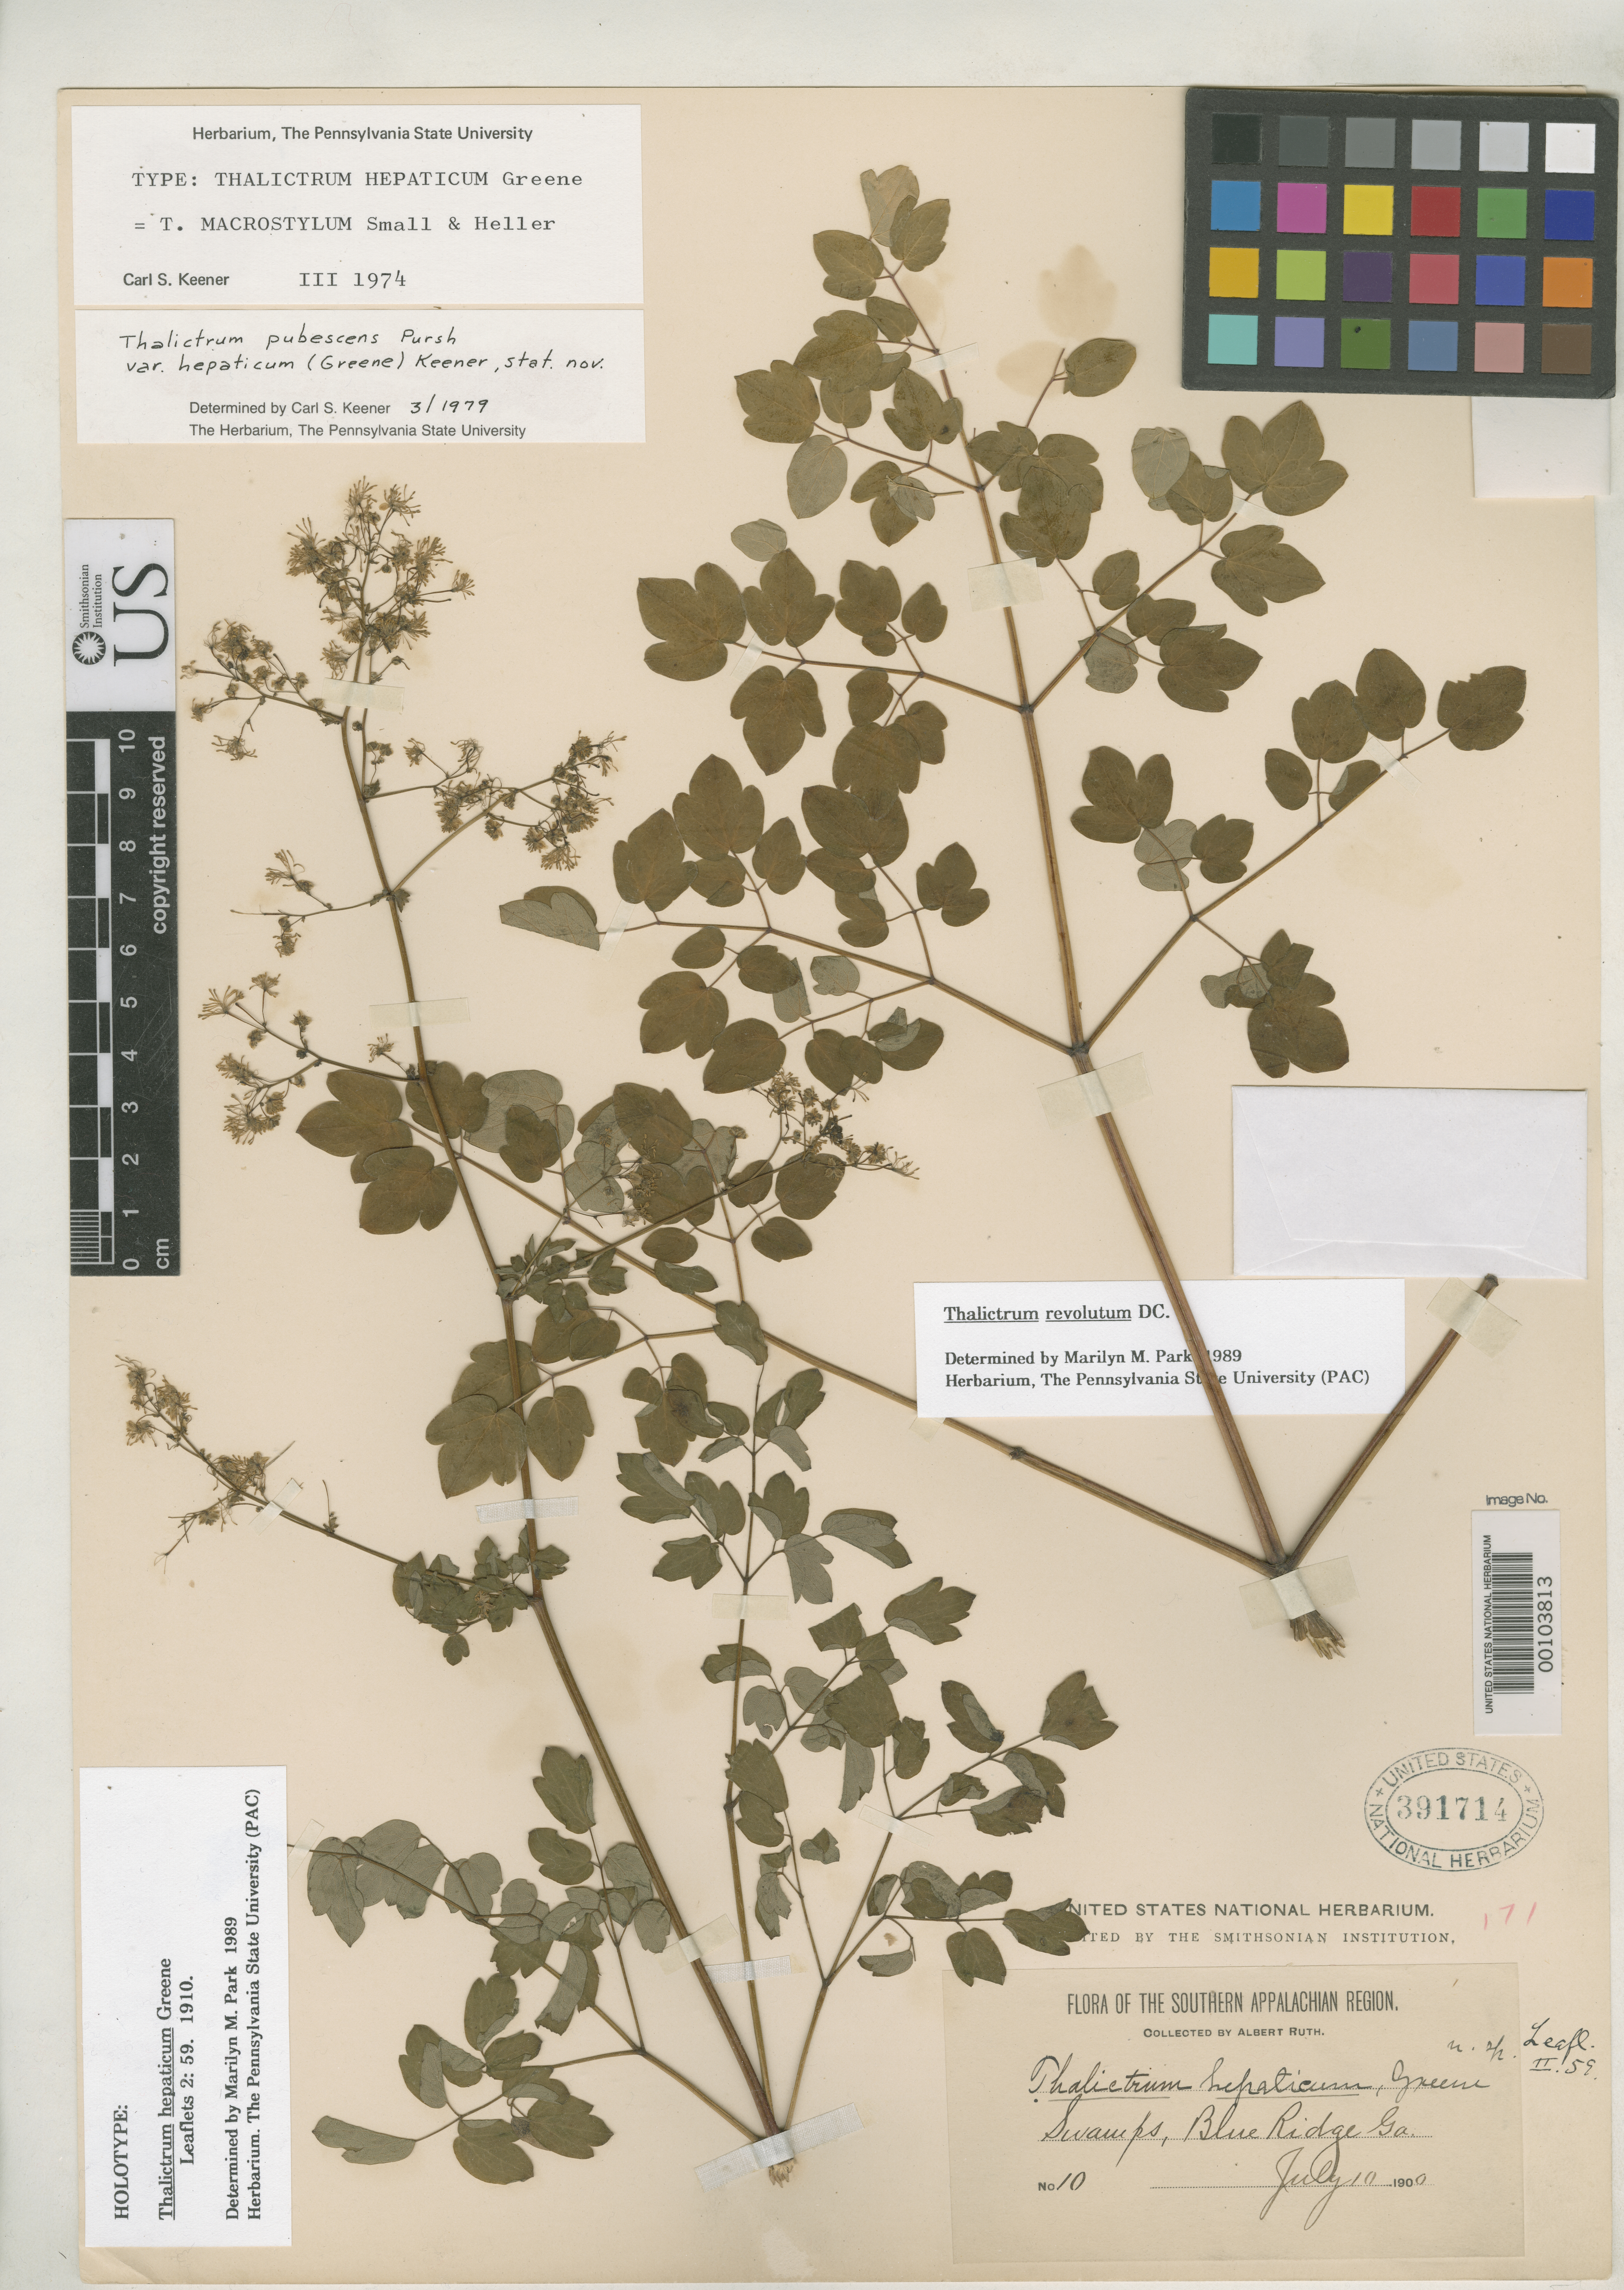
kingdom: Plantae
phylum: Tracheophyta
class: Magnoliopsida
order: Ranunculales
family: Ranunculaceae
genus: Thalictrum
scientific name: Thalictrum hepaticum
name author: Greene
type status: Holotype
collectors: A. Ruth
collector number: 10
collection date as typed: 10 Jul 1900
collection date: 1900-07-10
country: United States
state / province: Georgia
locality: Swamps, Blue Ridge Mountains.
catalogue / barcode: US 391714